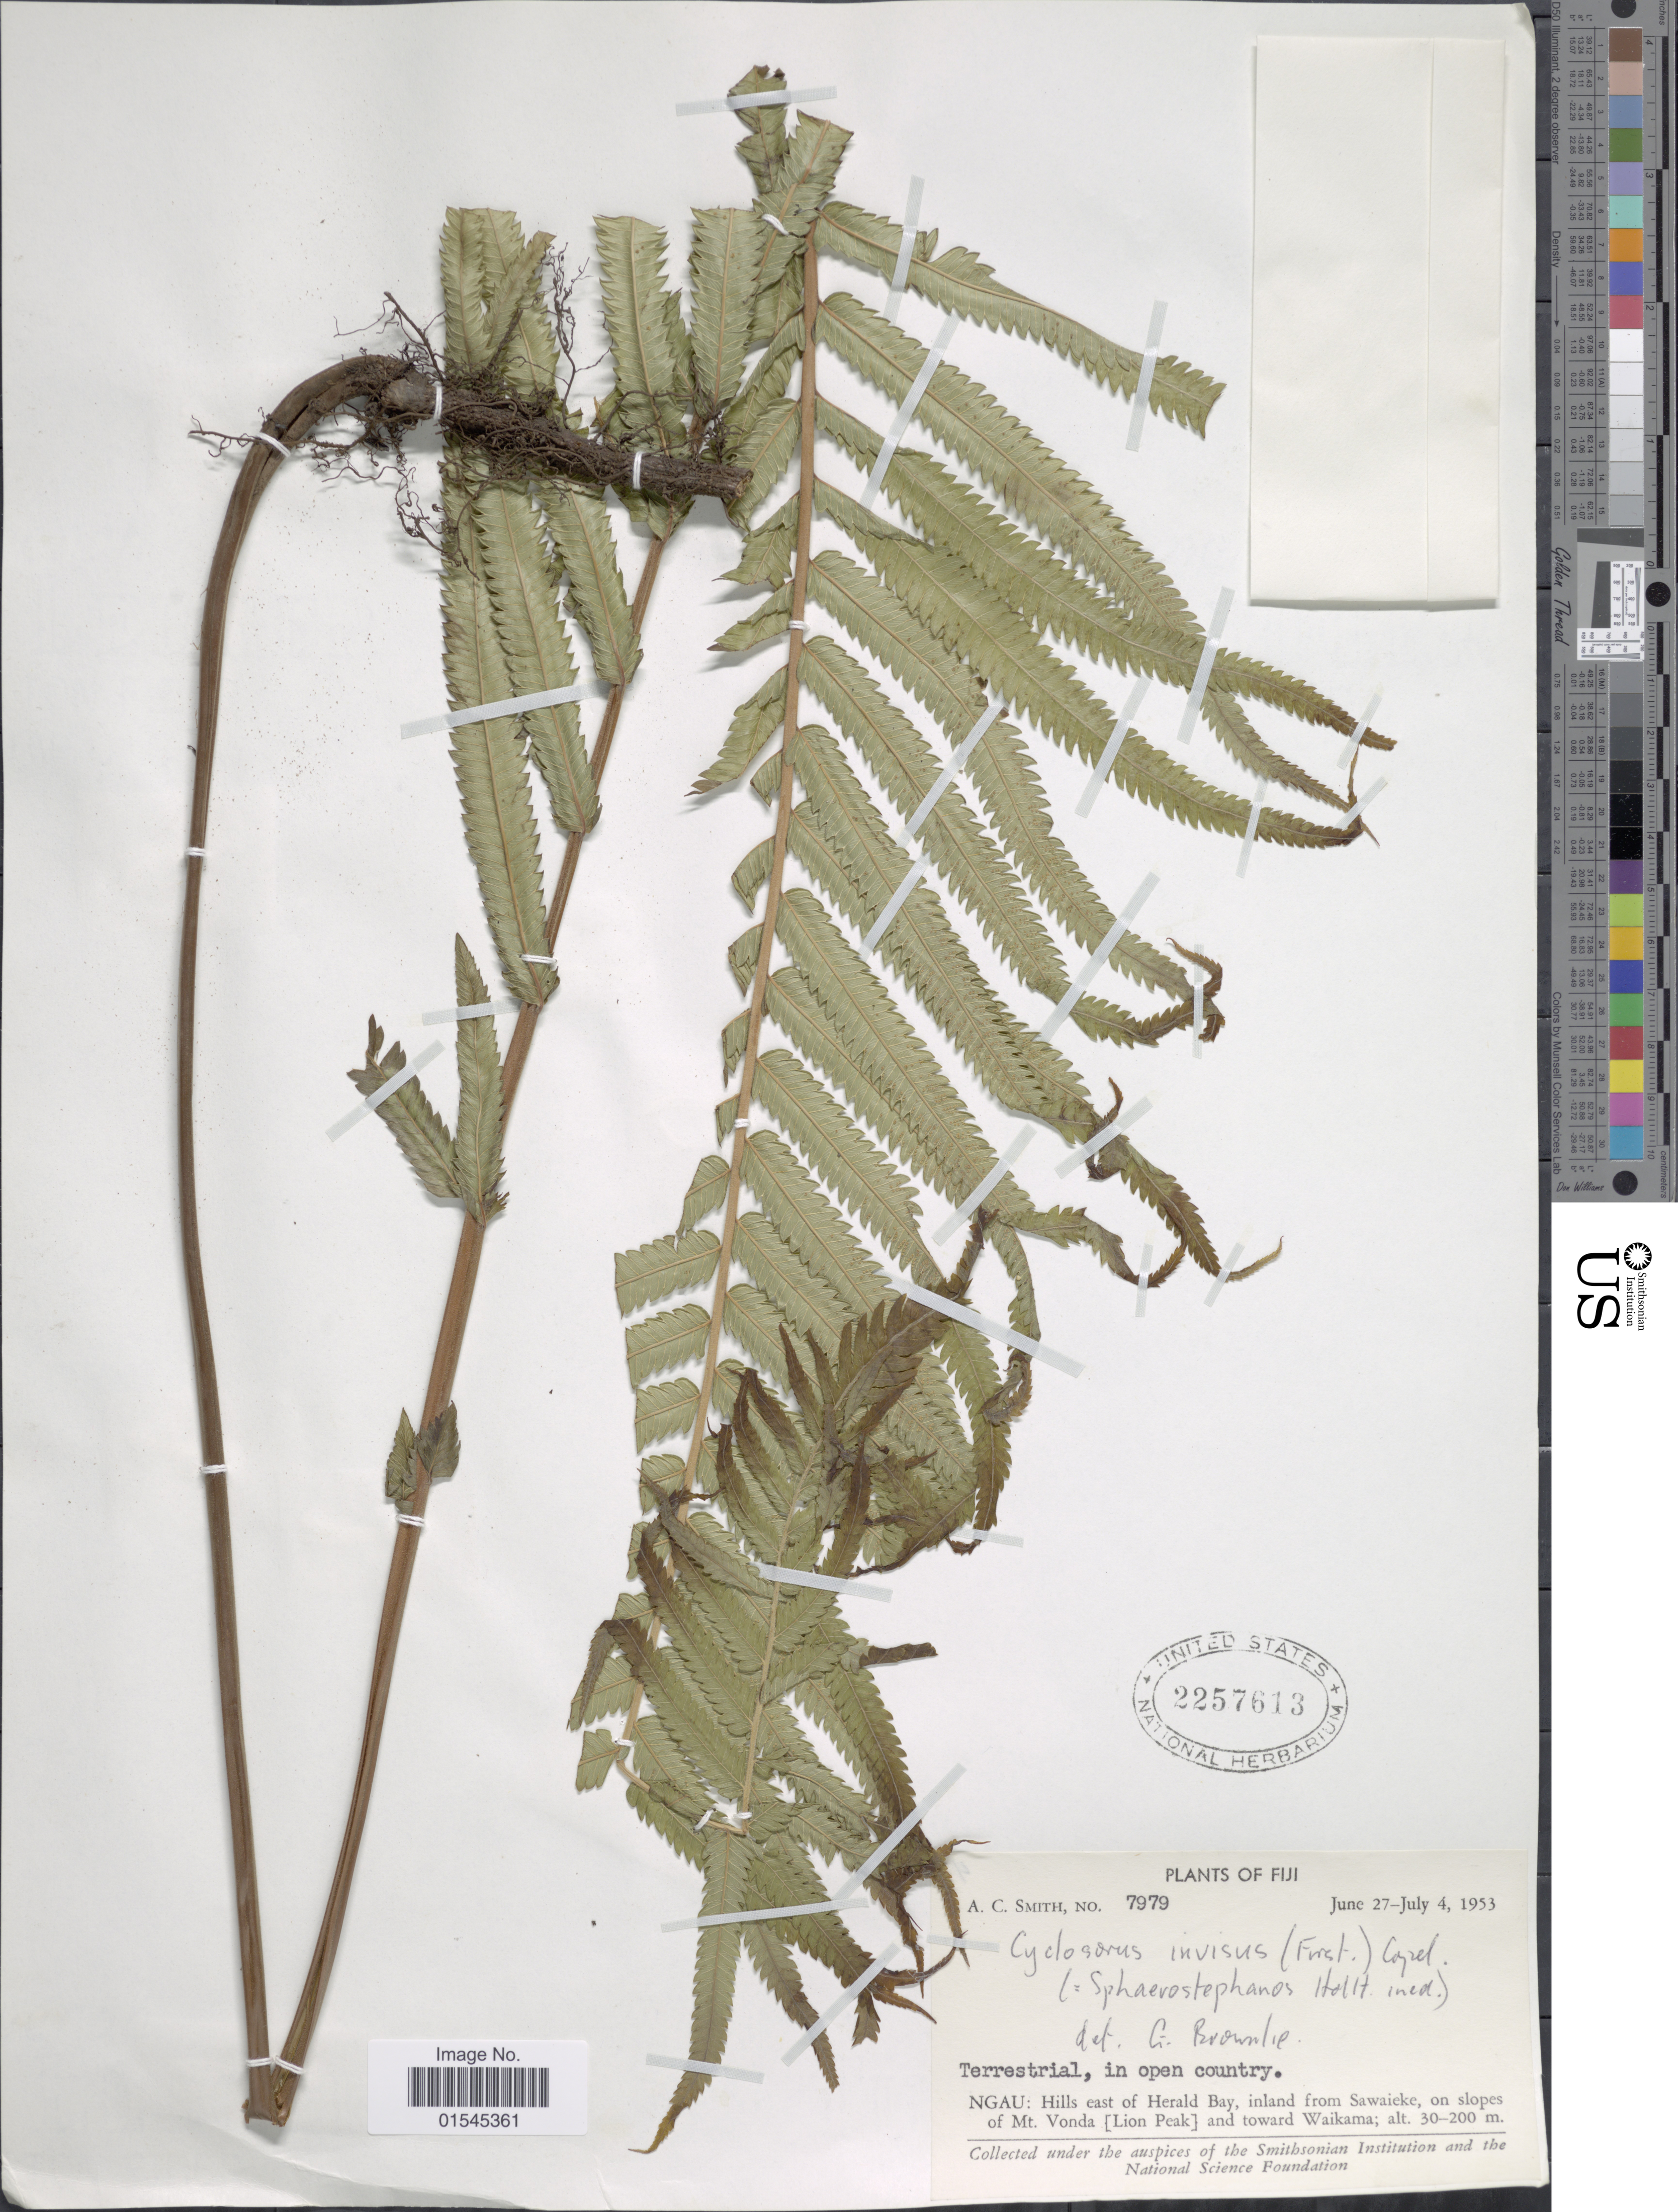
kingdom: Plantae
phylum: Tracheophyta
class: Polypodiopsida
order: Polypodiales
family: Thelypteridaceae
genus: Sphaerostephanos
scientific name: Sphaerostephanos invisus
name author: (G. Forst.) Holttum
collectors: A. C. Smith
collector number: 7979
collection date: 1953-06-27/1953-07-04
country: Fiji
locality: Ngau: Hills east of Herald Bay, inland from Sswieke, on slopes of Mt. Vonda (Lion Peak), and toward Waikama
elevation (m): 30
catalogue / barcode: US 2257613